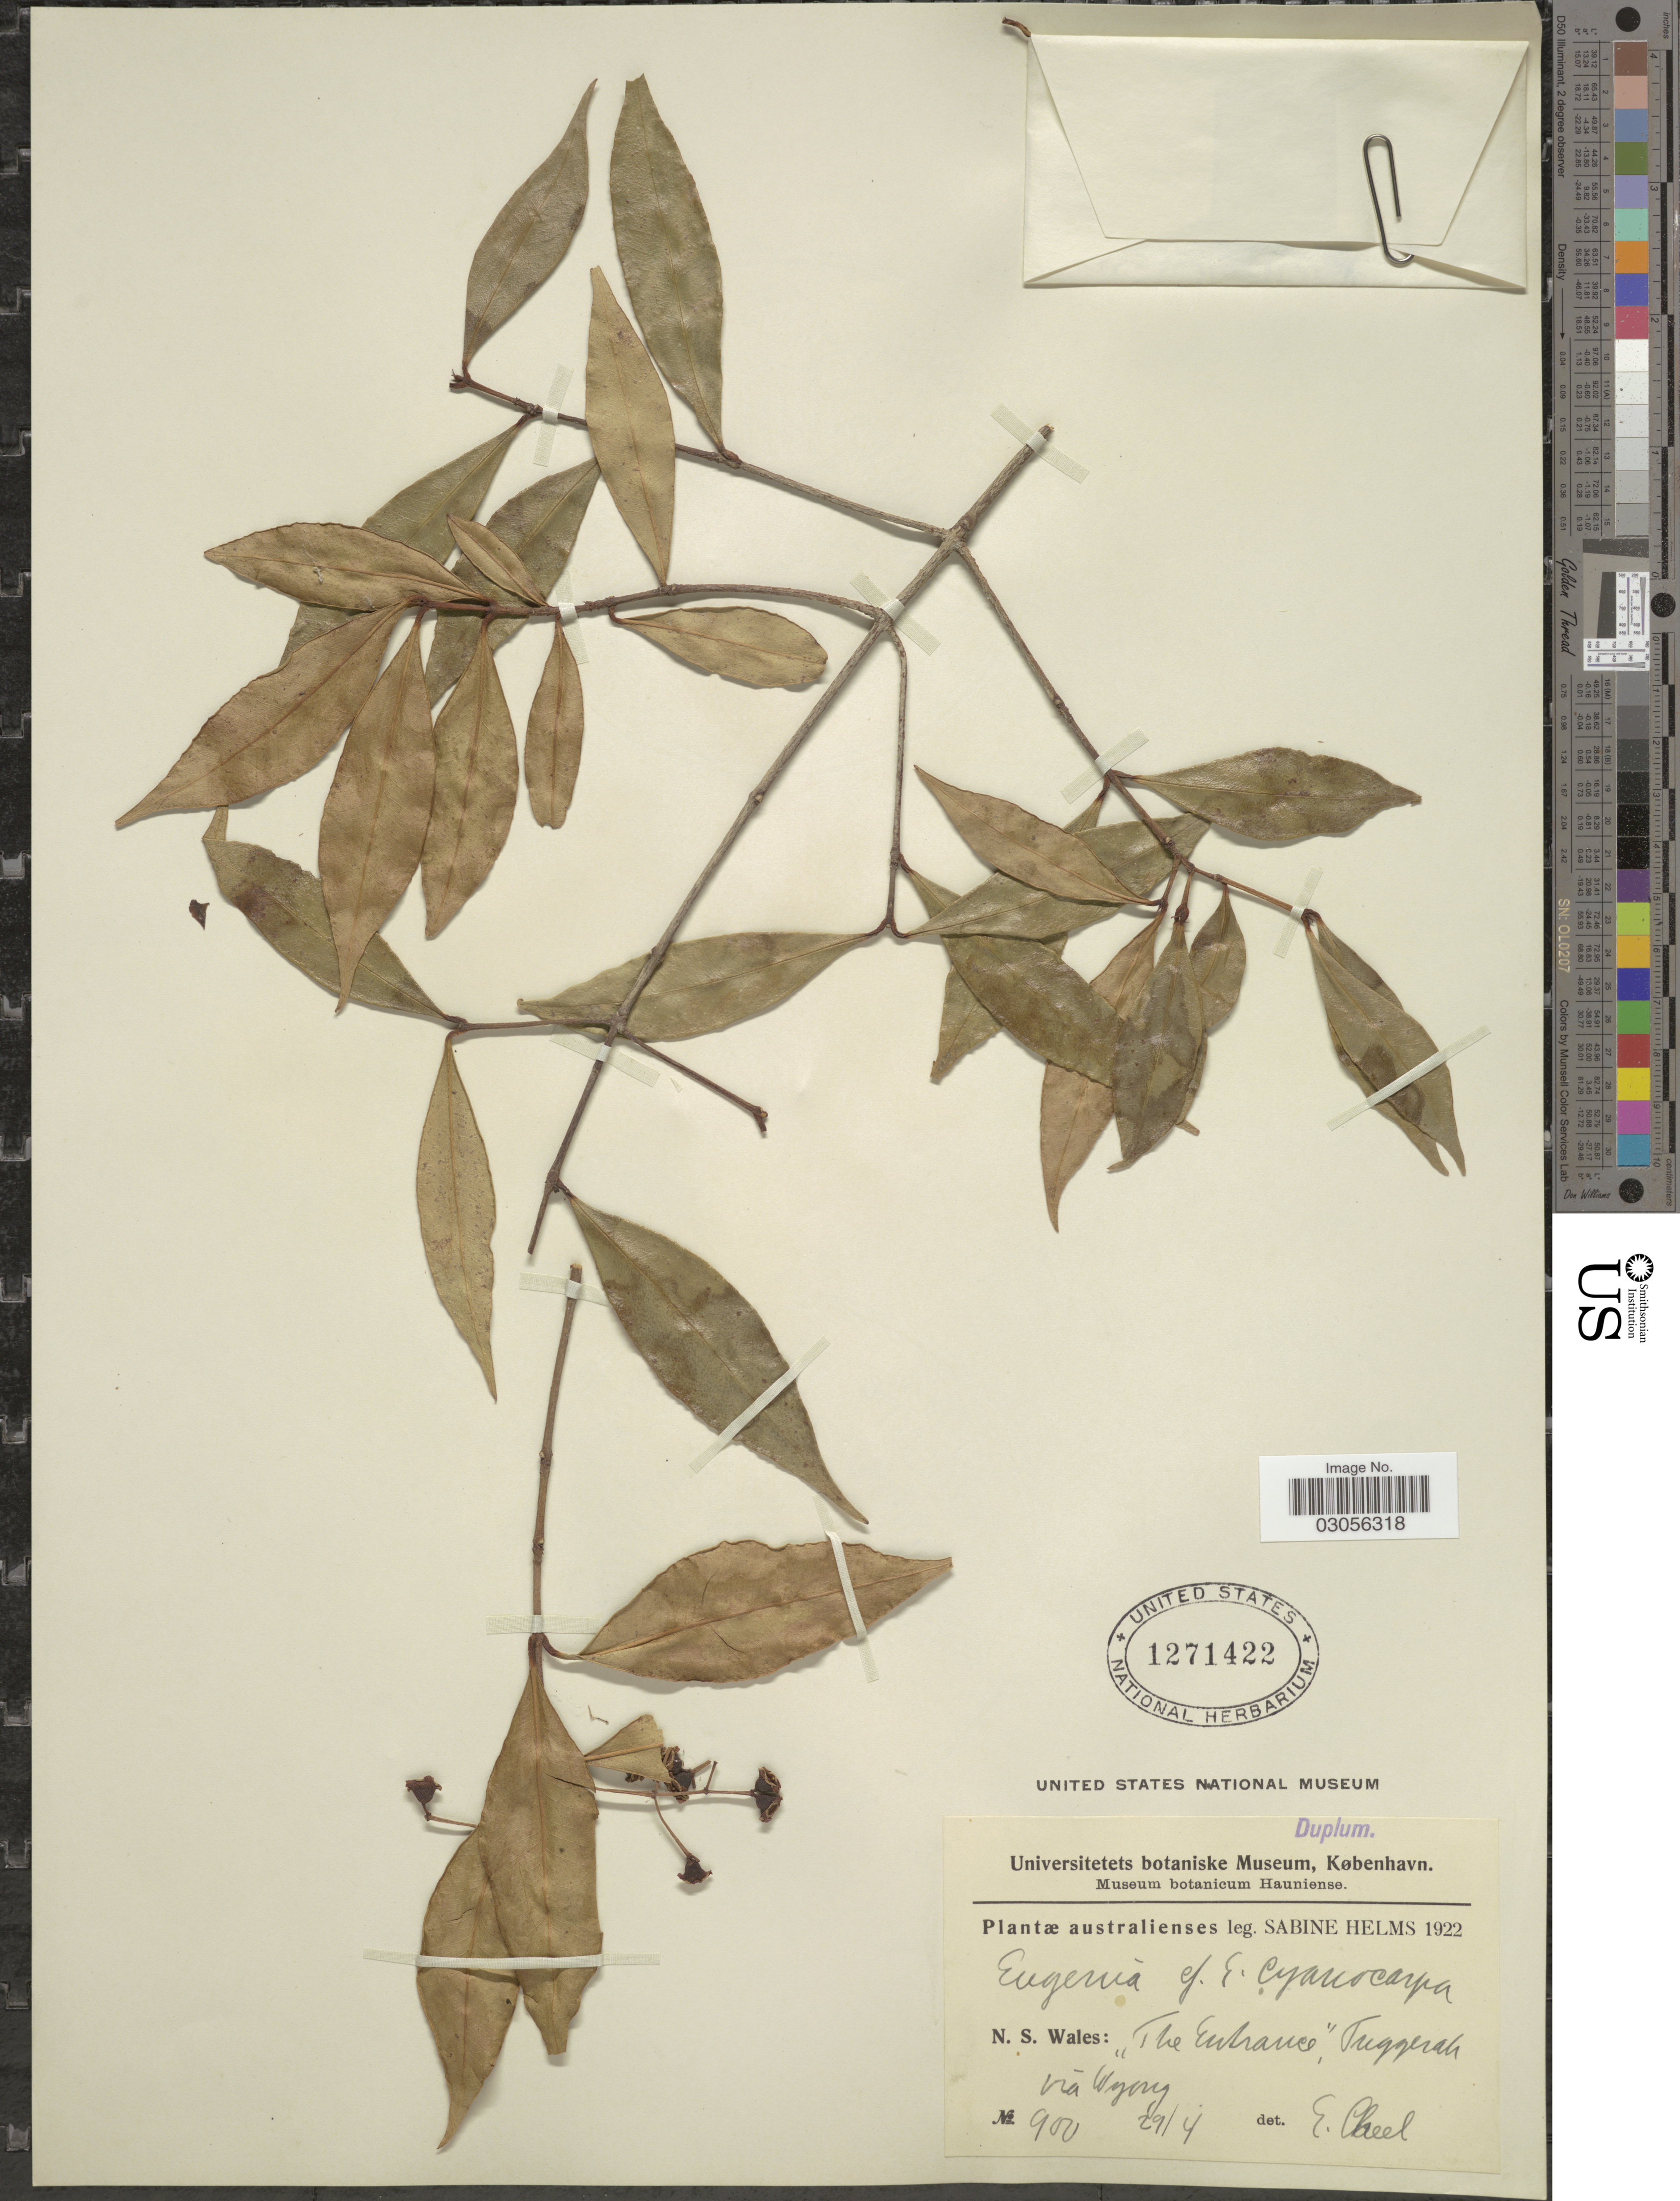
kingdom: Plantae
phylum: Tracheophyta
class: Magnoliopsida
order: Myrtales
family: Myrtaceae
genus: Syzygium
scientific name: Syzygium oleosum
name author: (F. Muell.) B. Hyland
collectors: S. Helms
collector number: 900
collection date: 1922-04-29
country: Australia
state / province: New South Wales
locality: N.S. Wales: "The Entrance", Tuggerah.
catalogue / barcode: US 1271422